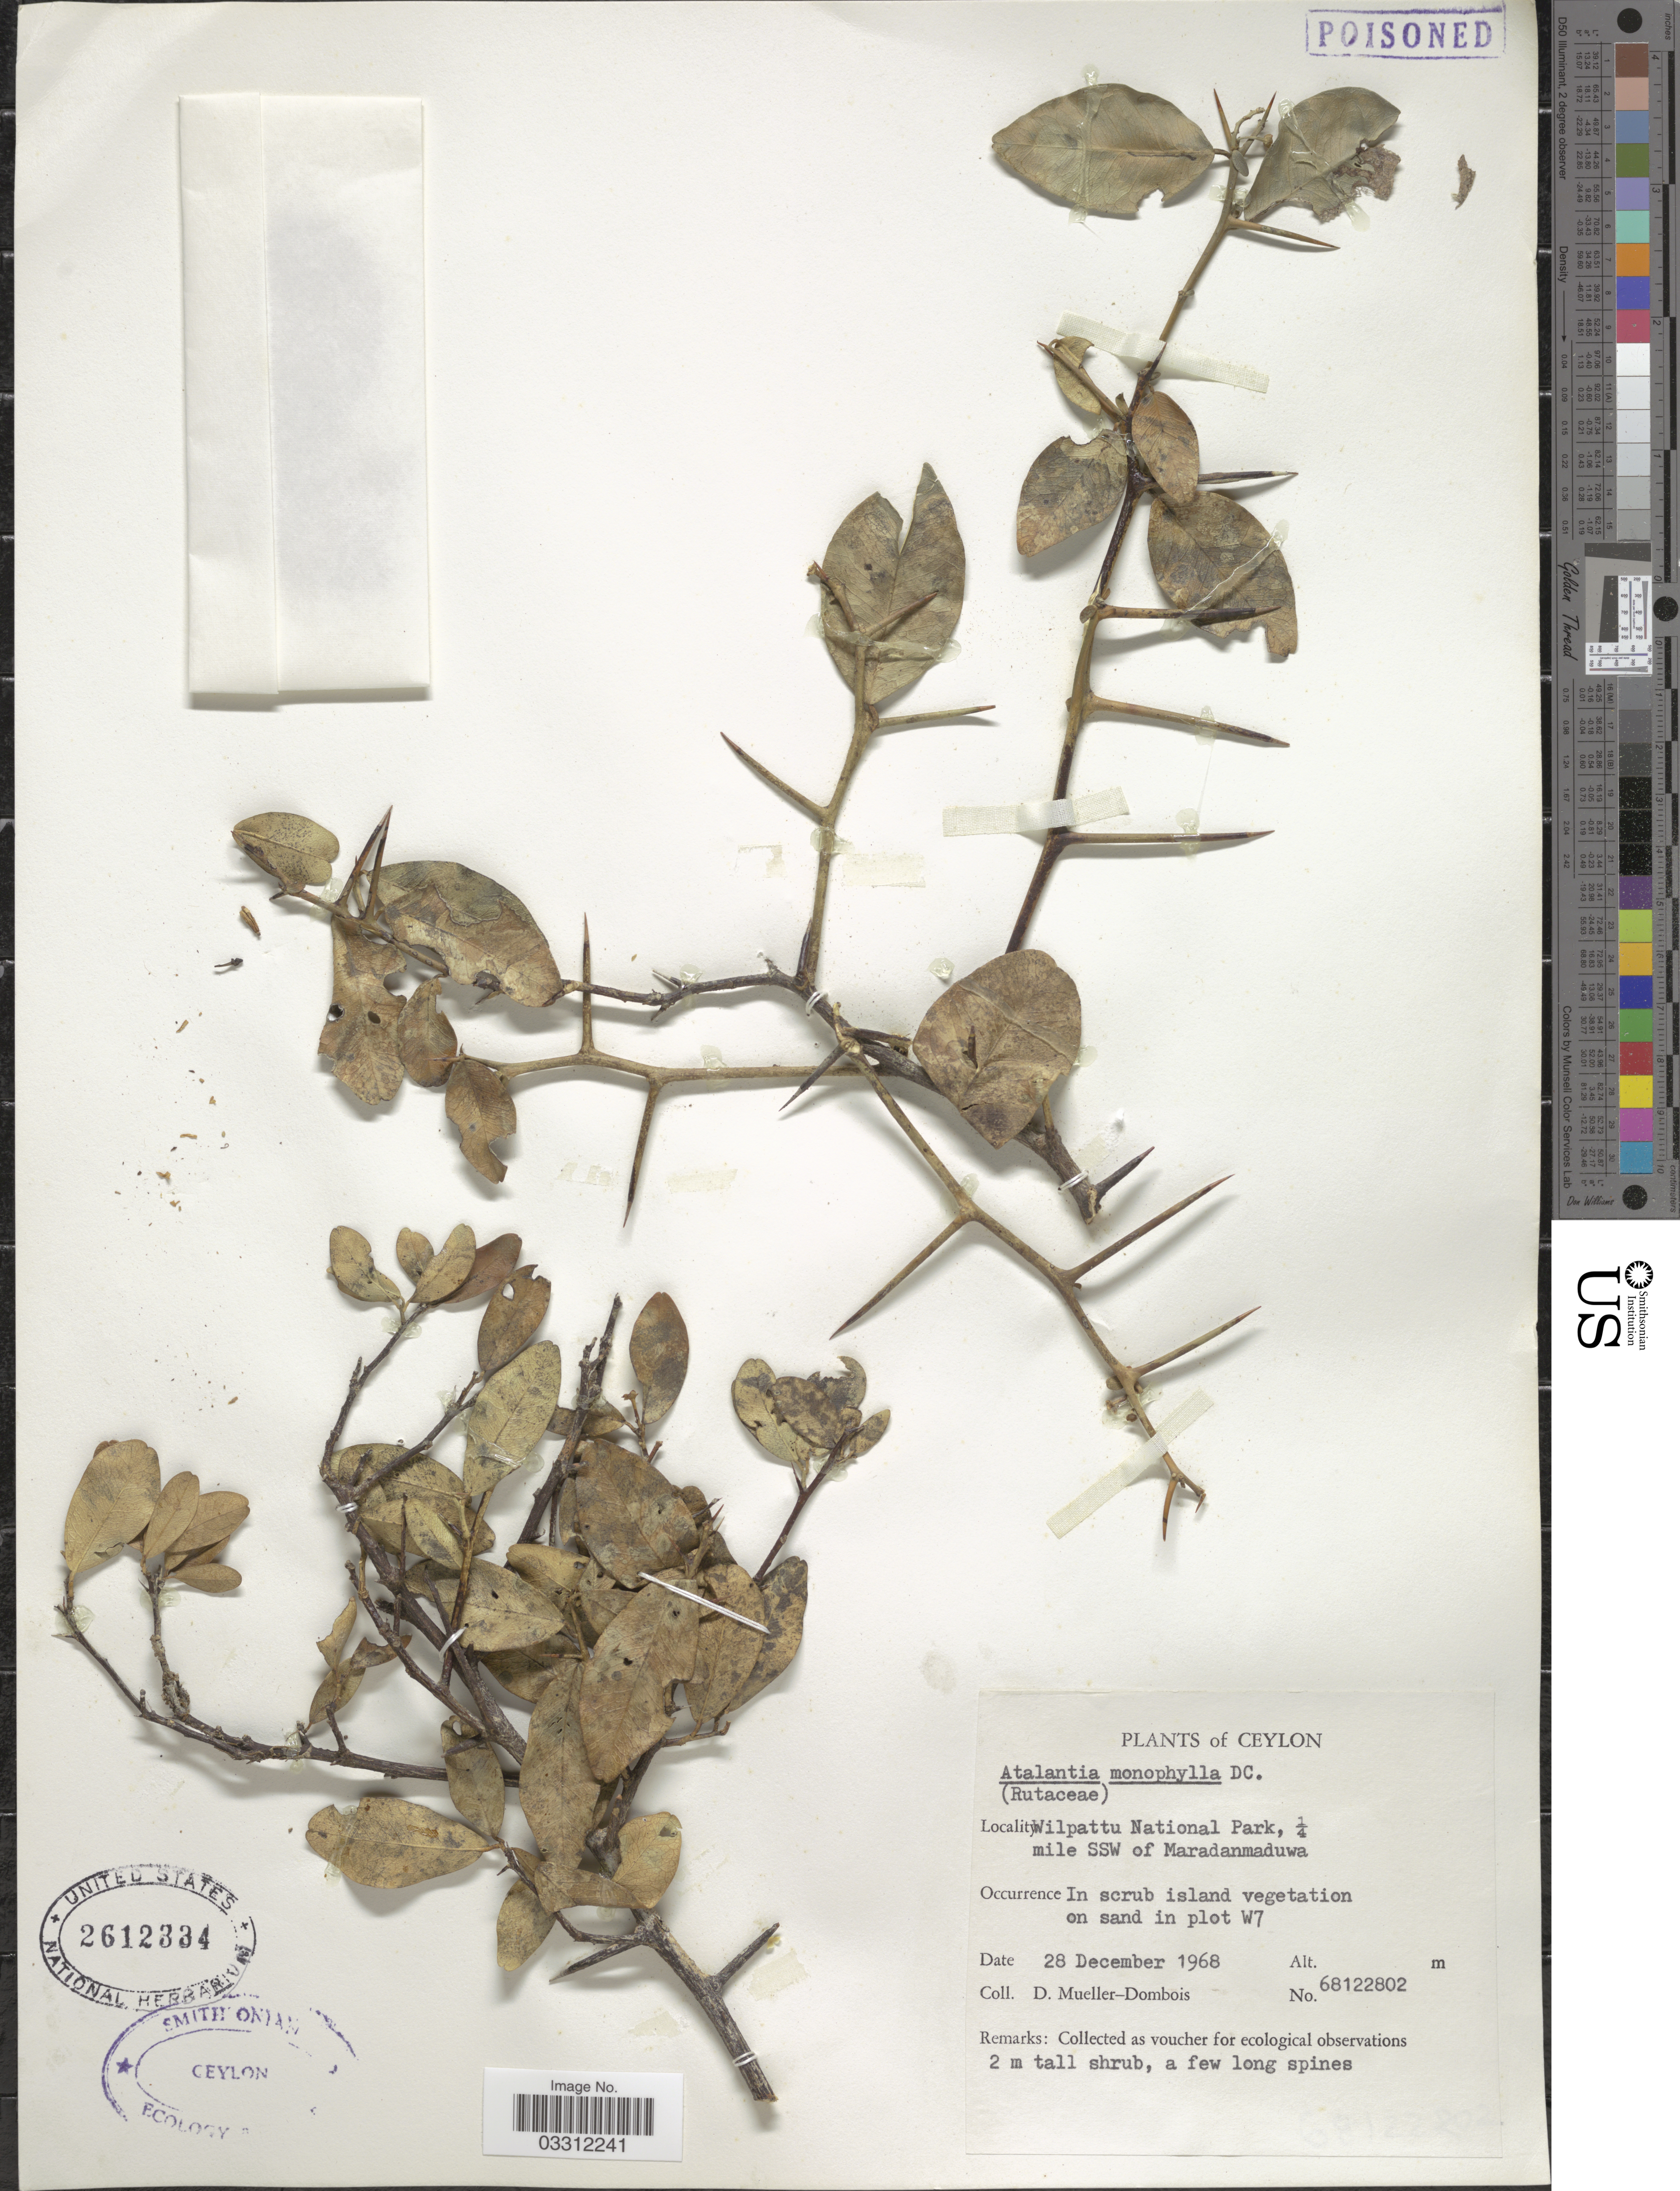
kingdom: Plantae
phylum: Tracheophyta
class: Magnoliopsida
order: Sapindales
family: Rutaceae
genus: Atalantia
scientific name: Atalantia monophylla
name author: (L.) DC.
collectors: D. Mueller-Dombois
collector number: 68122802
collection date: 1968-12-28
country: Sri Lanka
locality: Ceylon, Wilpattu National Park, ¼ mile SSW of Maradanmaduwa.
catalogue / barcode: US 2612334